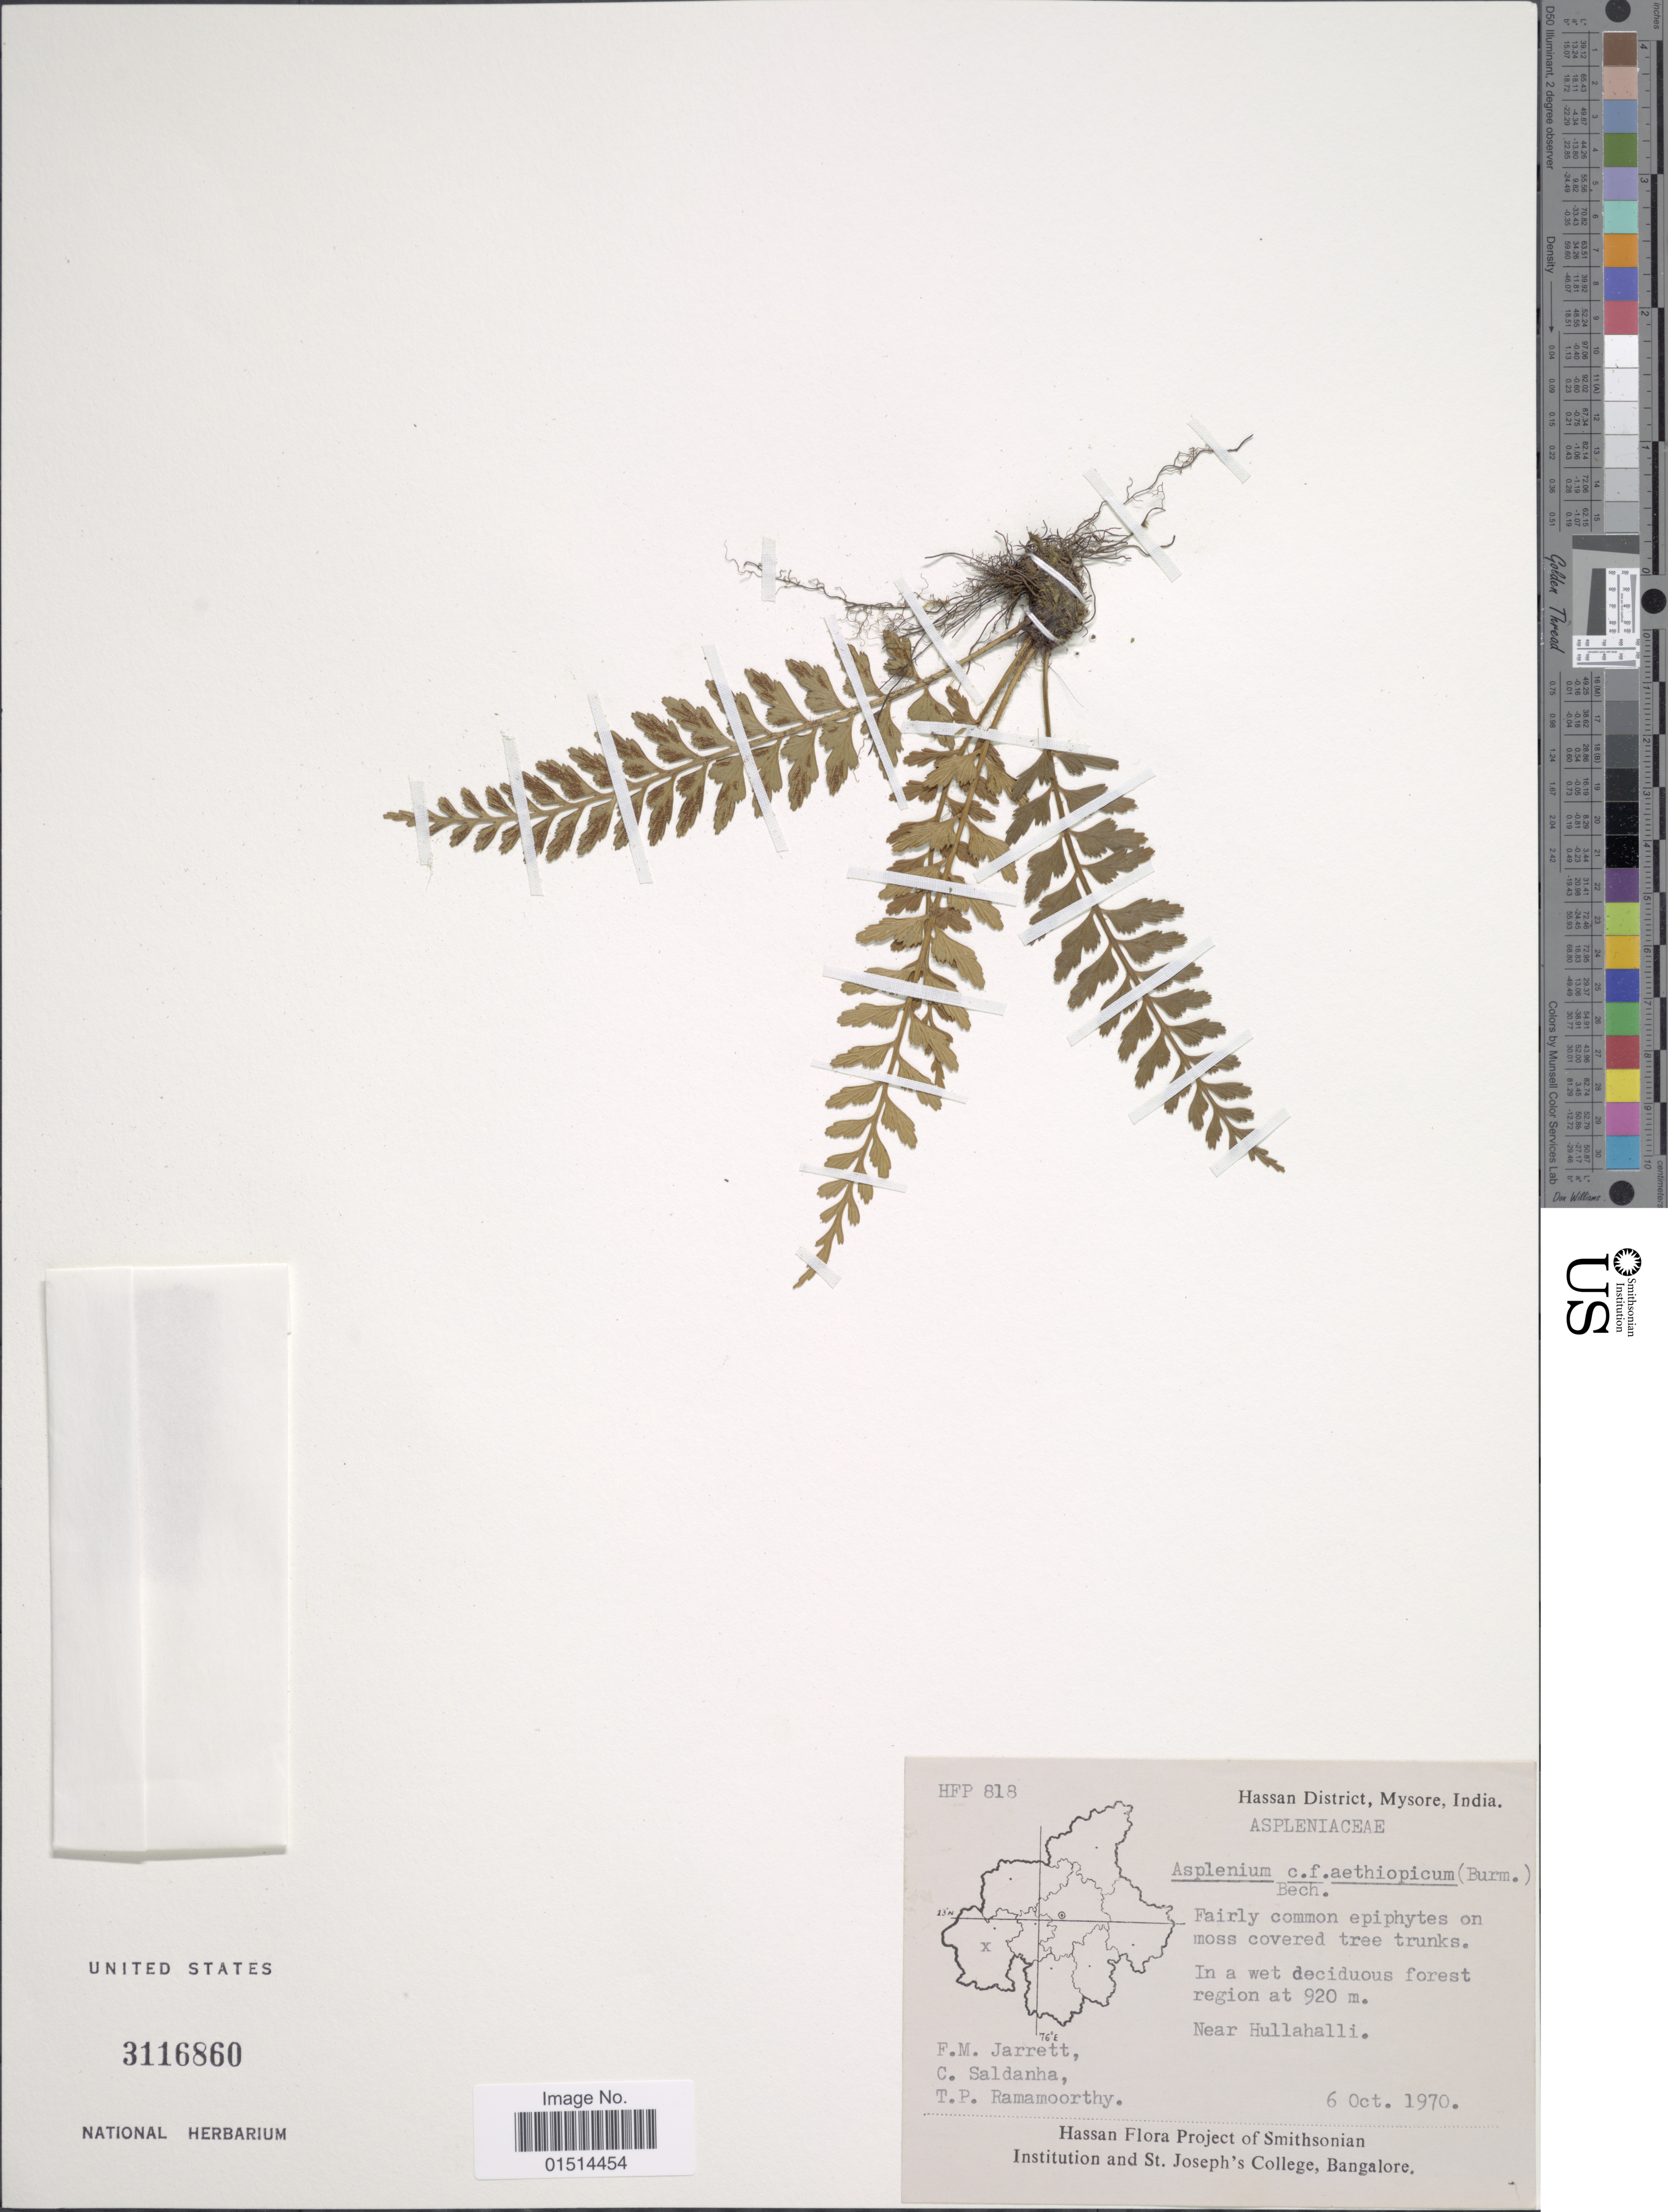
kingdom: Plantae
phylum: Tracheophyta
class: Polypodiopsida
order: Polypodiales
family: Aspleniaceae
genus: Asplenium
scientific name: Asplenium aethiopicum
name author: (Burm. f.) Bech.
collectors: F. M. Jarrett, C. Saldanha & T. P. Ramamoorthy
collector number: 818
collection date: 1970-10-06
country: India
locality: Hassan District, Mysore, India, near Hullahalli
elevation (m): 920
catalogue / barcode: US 3116860